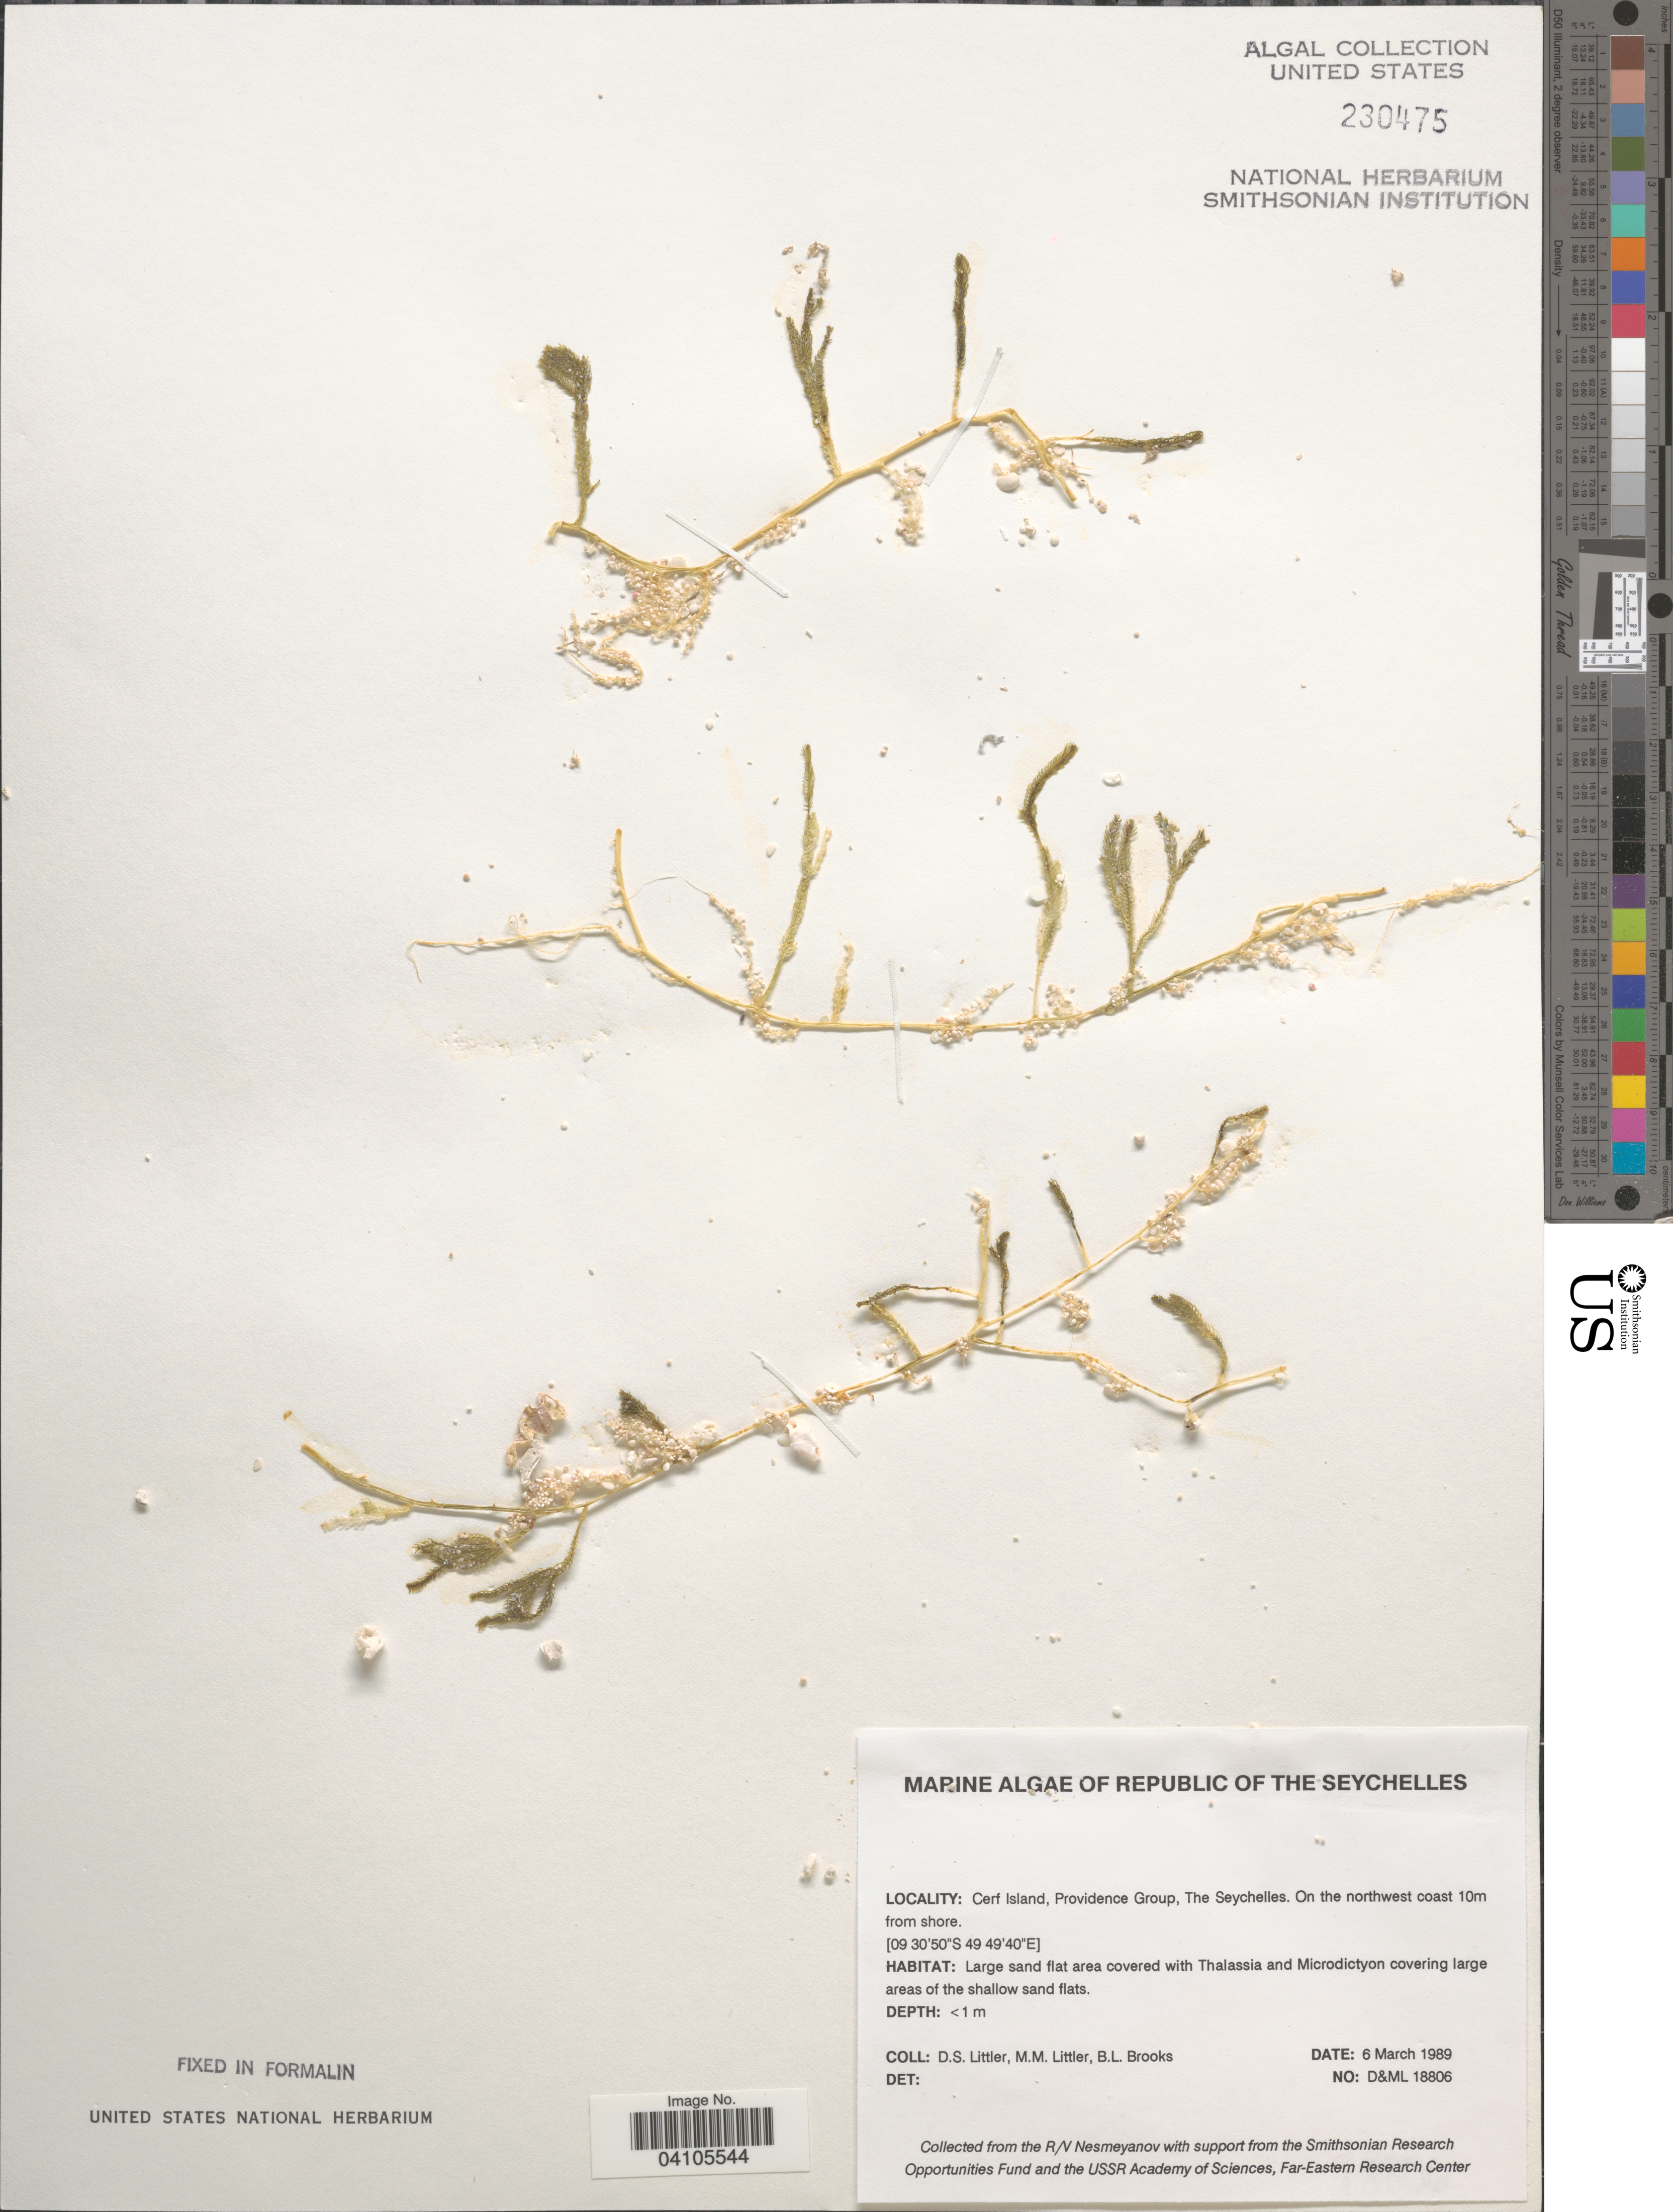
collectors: D. S. Littler & B. Brooks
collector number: D&ML 18806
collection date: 1989-03-06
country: Seychelles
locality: Cerf Island, Providence Group. On the northwest coast 10m from shore.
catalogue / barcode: US 230475